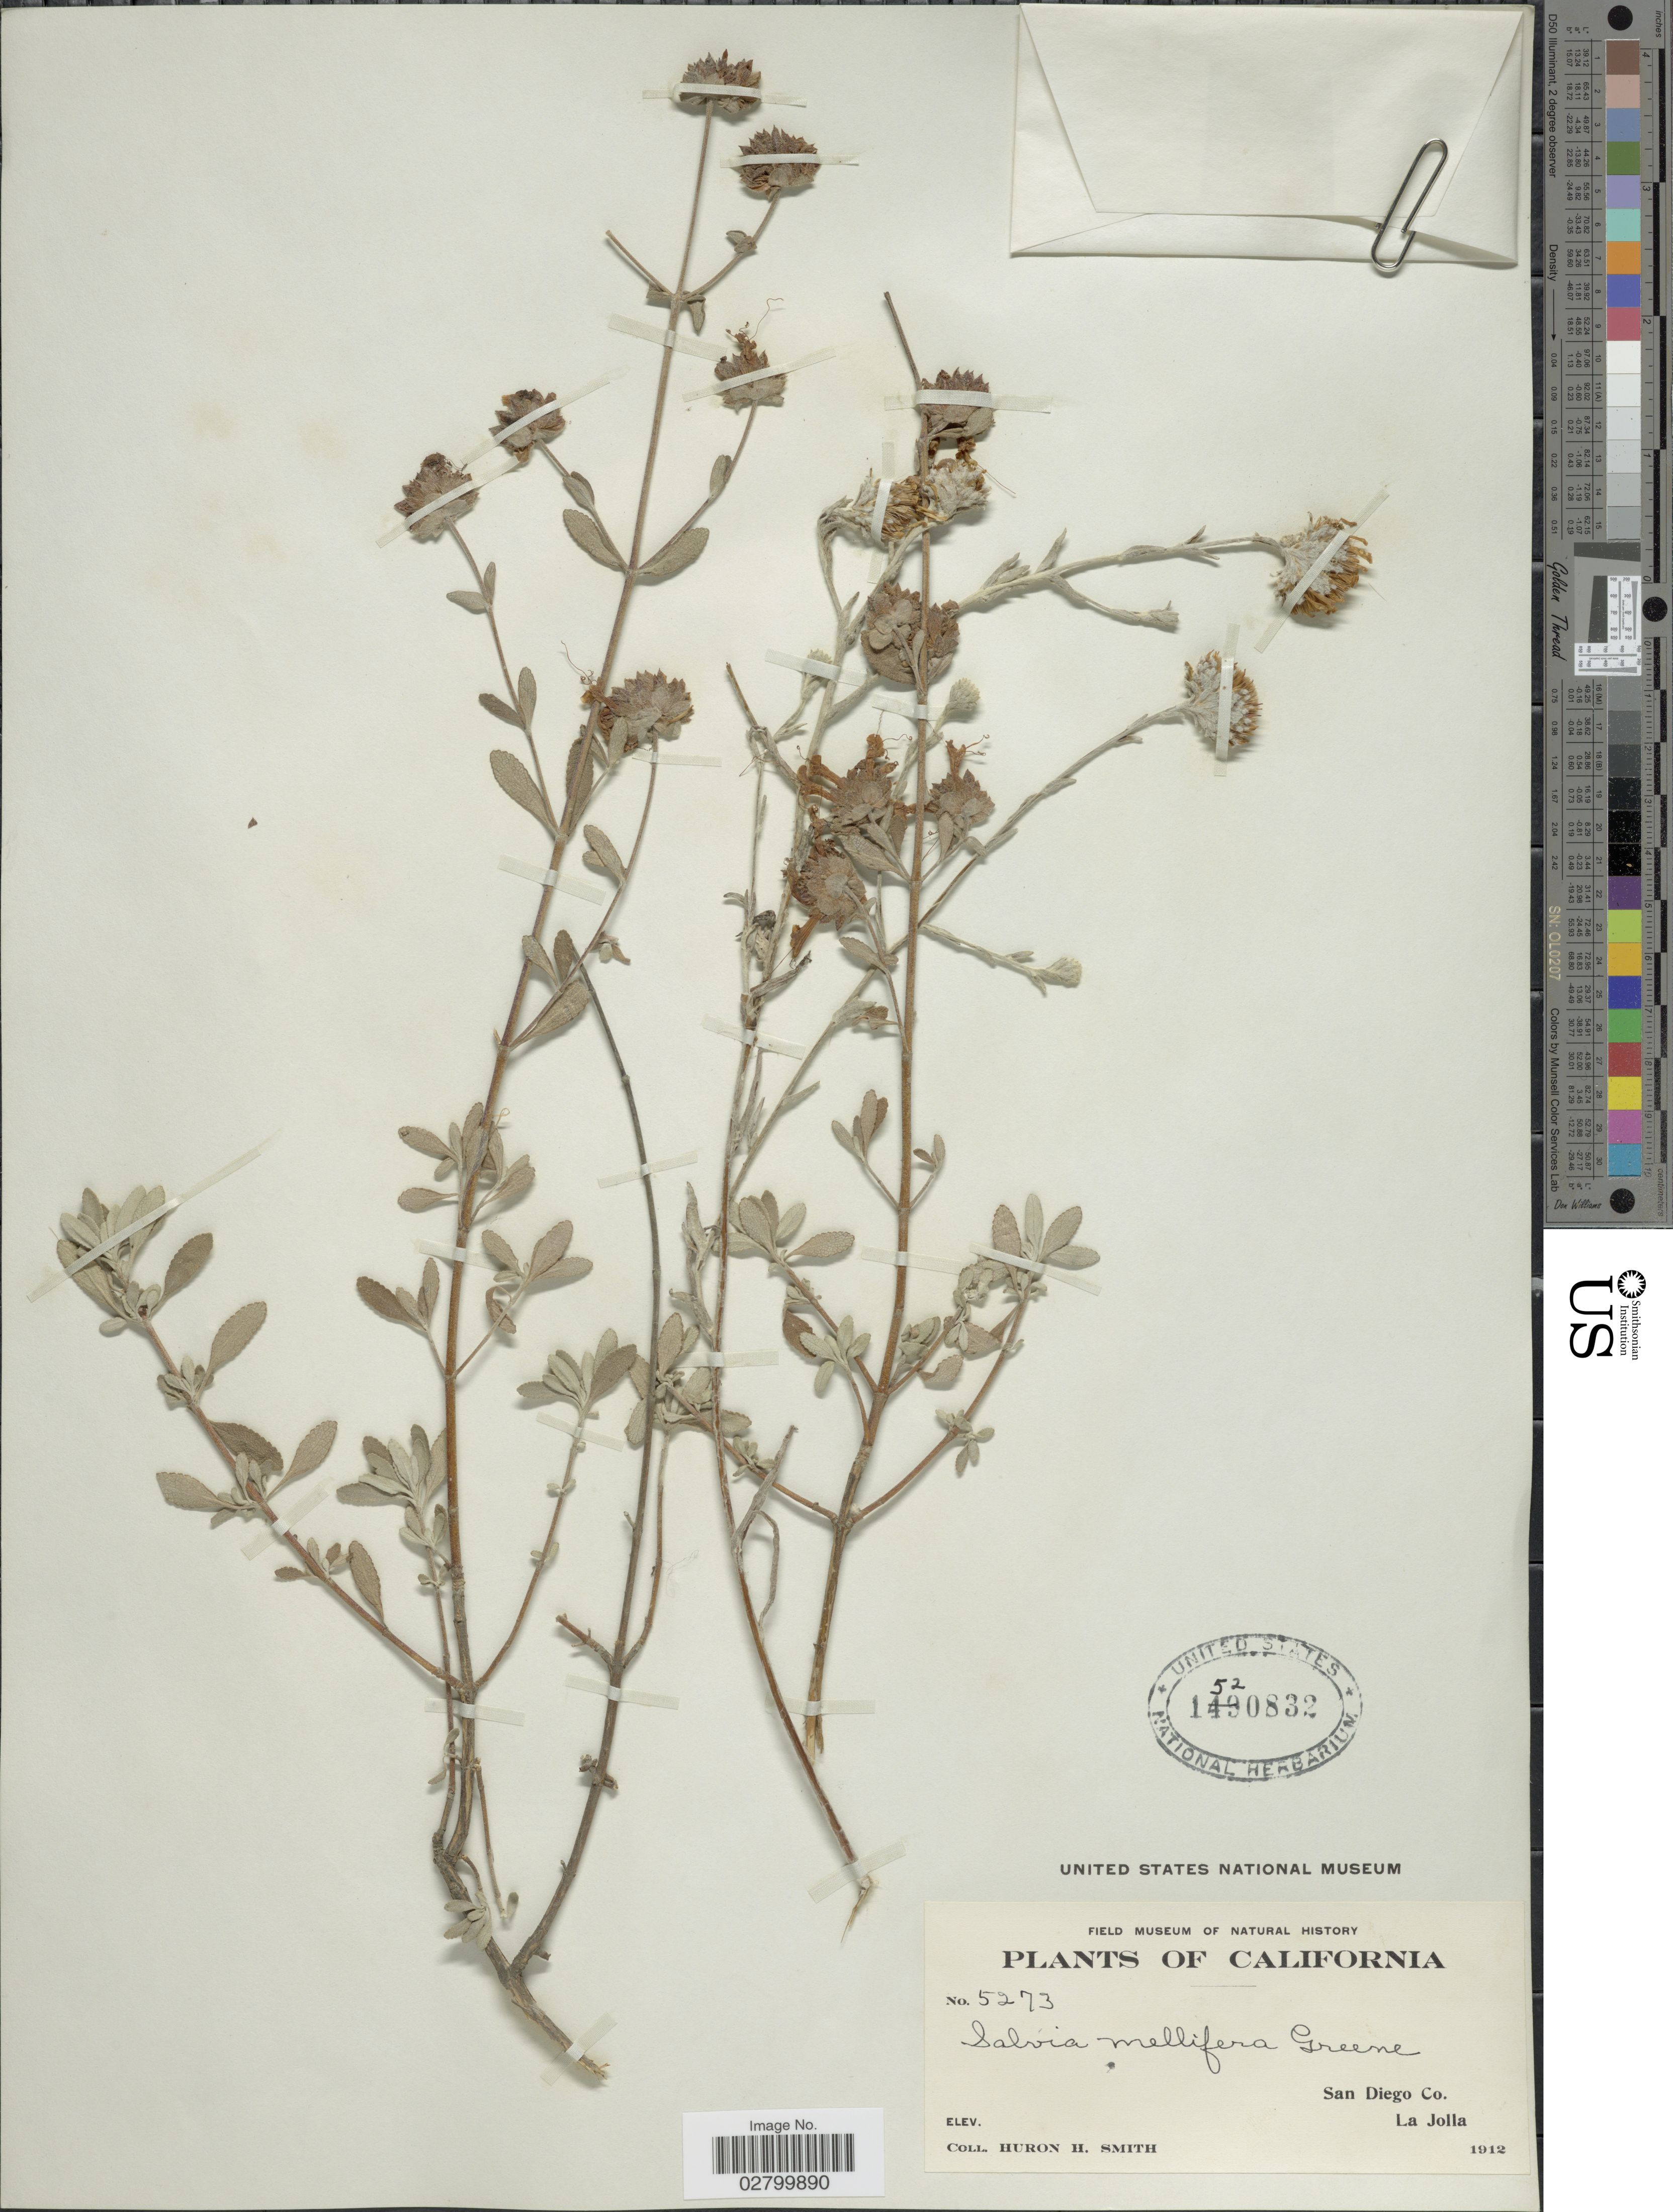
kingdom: Plantae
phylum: Tracheophyta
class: Magnoliopsida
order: Lamiales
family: Lamiaceae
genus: Salvia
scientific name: Salvia mellifera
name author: Greene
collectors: Huron H. Smith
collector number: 5273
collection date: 1912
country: United States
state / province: California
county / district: San Diego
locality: San Diego Co. La Jolla.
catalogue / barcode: US 1520832